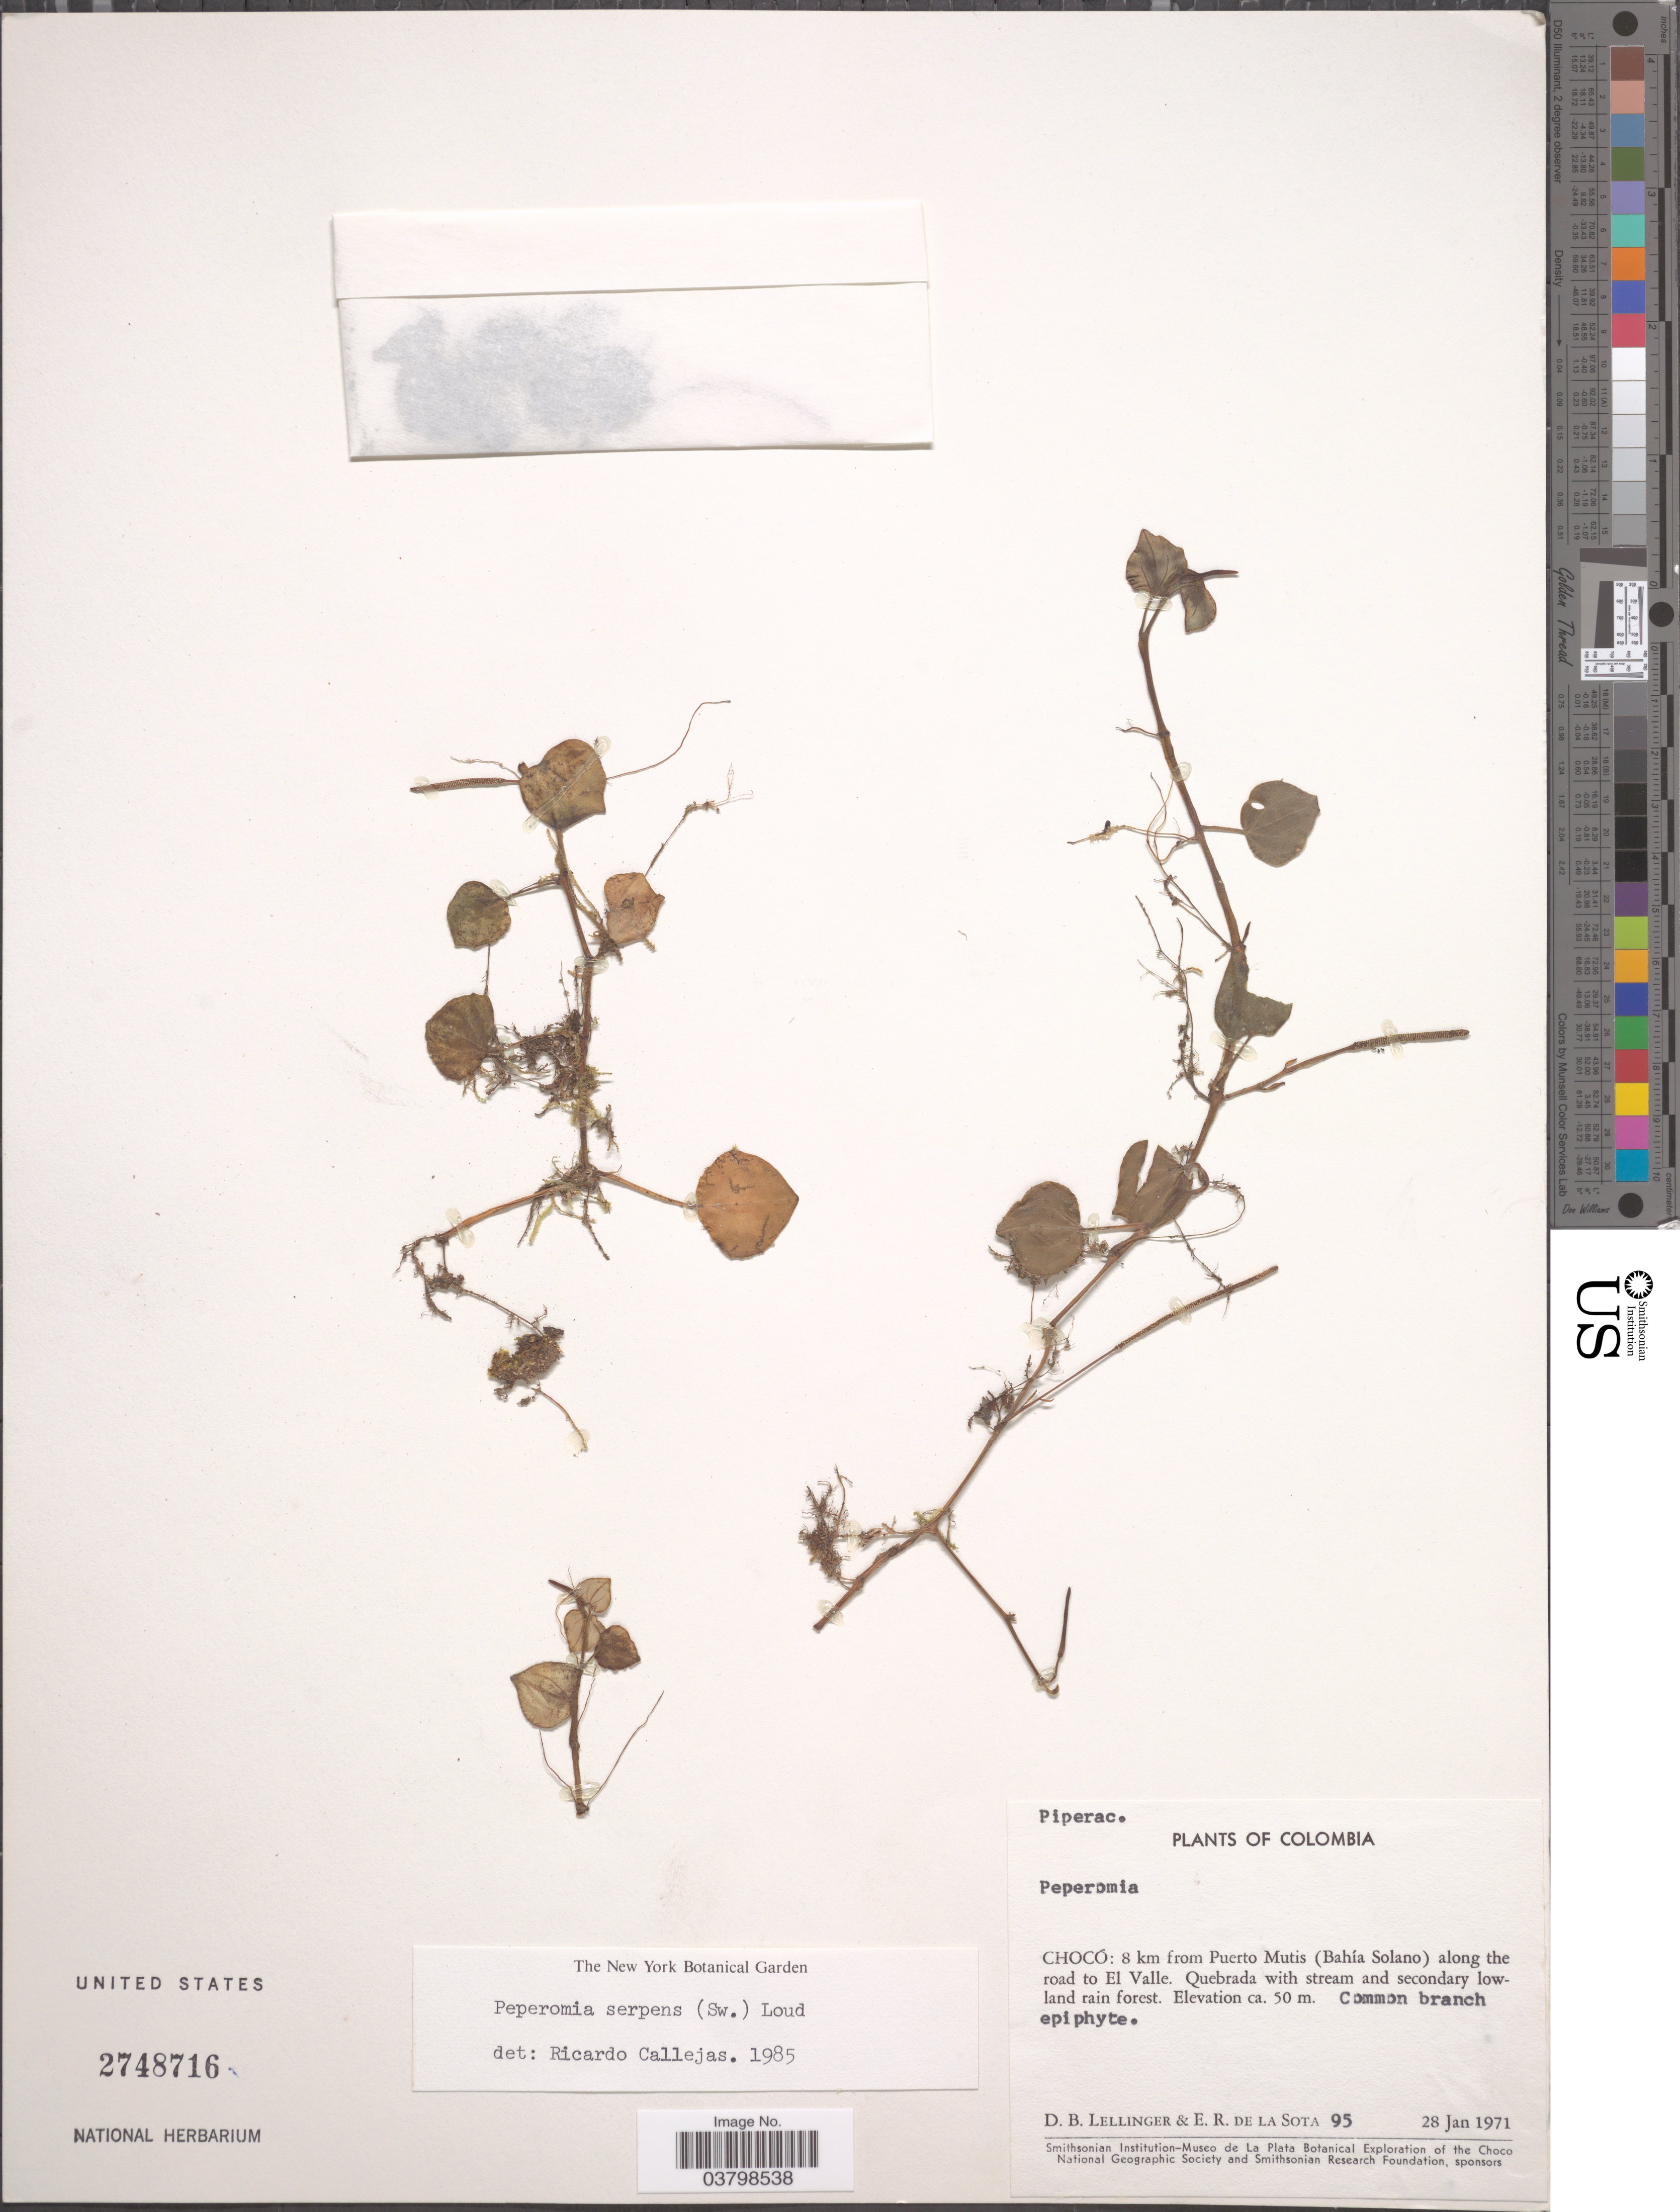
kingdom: Plantae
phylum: Tracheophyta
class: Magnoliopsida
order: Piperales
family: Piperaceae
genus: Peperomia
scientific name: Peperomia serpens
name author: (Sw.) Loudon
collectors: D. B. Lellinger & E. R. de la Sota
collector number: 95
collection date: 1971-01-28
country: Colombia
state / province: Chocó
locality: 8 km from Puerto Mutis (Bahía Solano) along the road to El Valle.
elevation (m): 50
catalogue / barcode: US 2748716